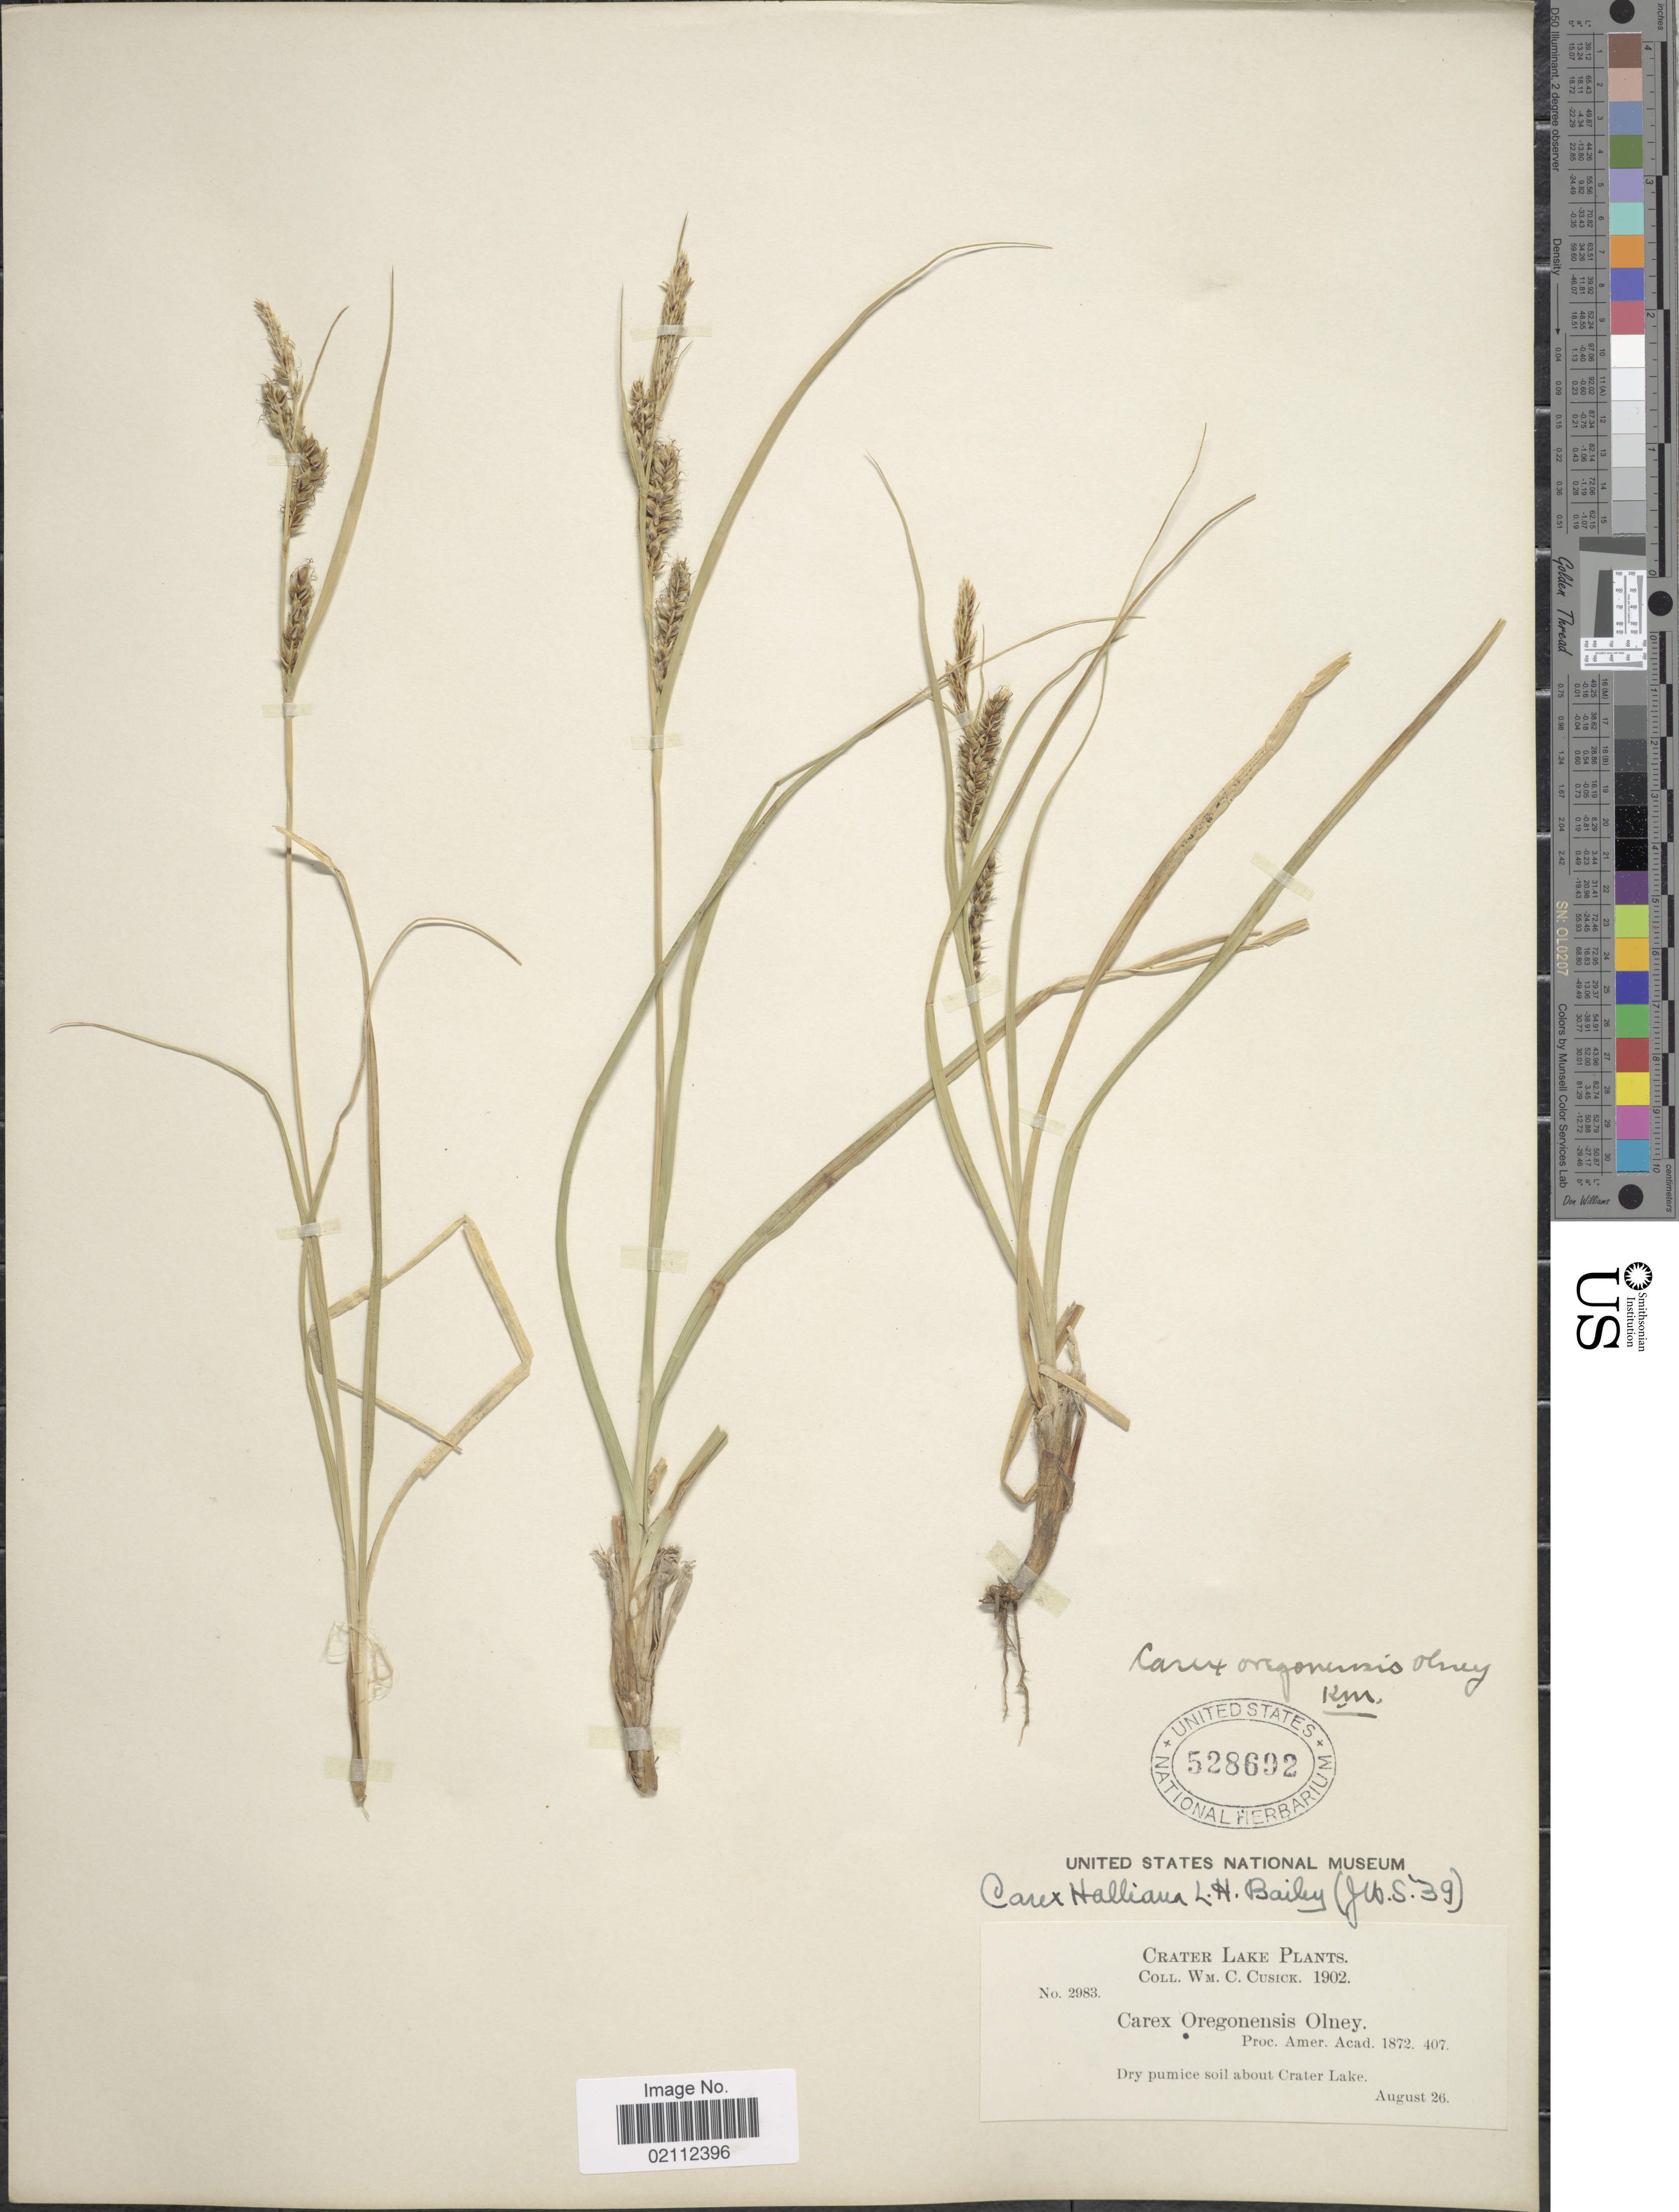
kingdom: Plantae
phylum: Tracheophyta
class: Liliopsida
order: Poales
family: Cyperaceae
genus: Carex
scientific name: Carex halliana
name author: L.H. Bailey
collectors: W. C. Cusick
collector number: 2983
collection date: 1902-08-26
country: United States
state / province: Oregon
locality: About Crater Lake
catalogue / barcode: US 528692